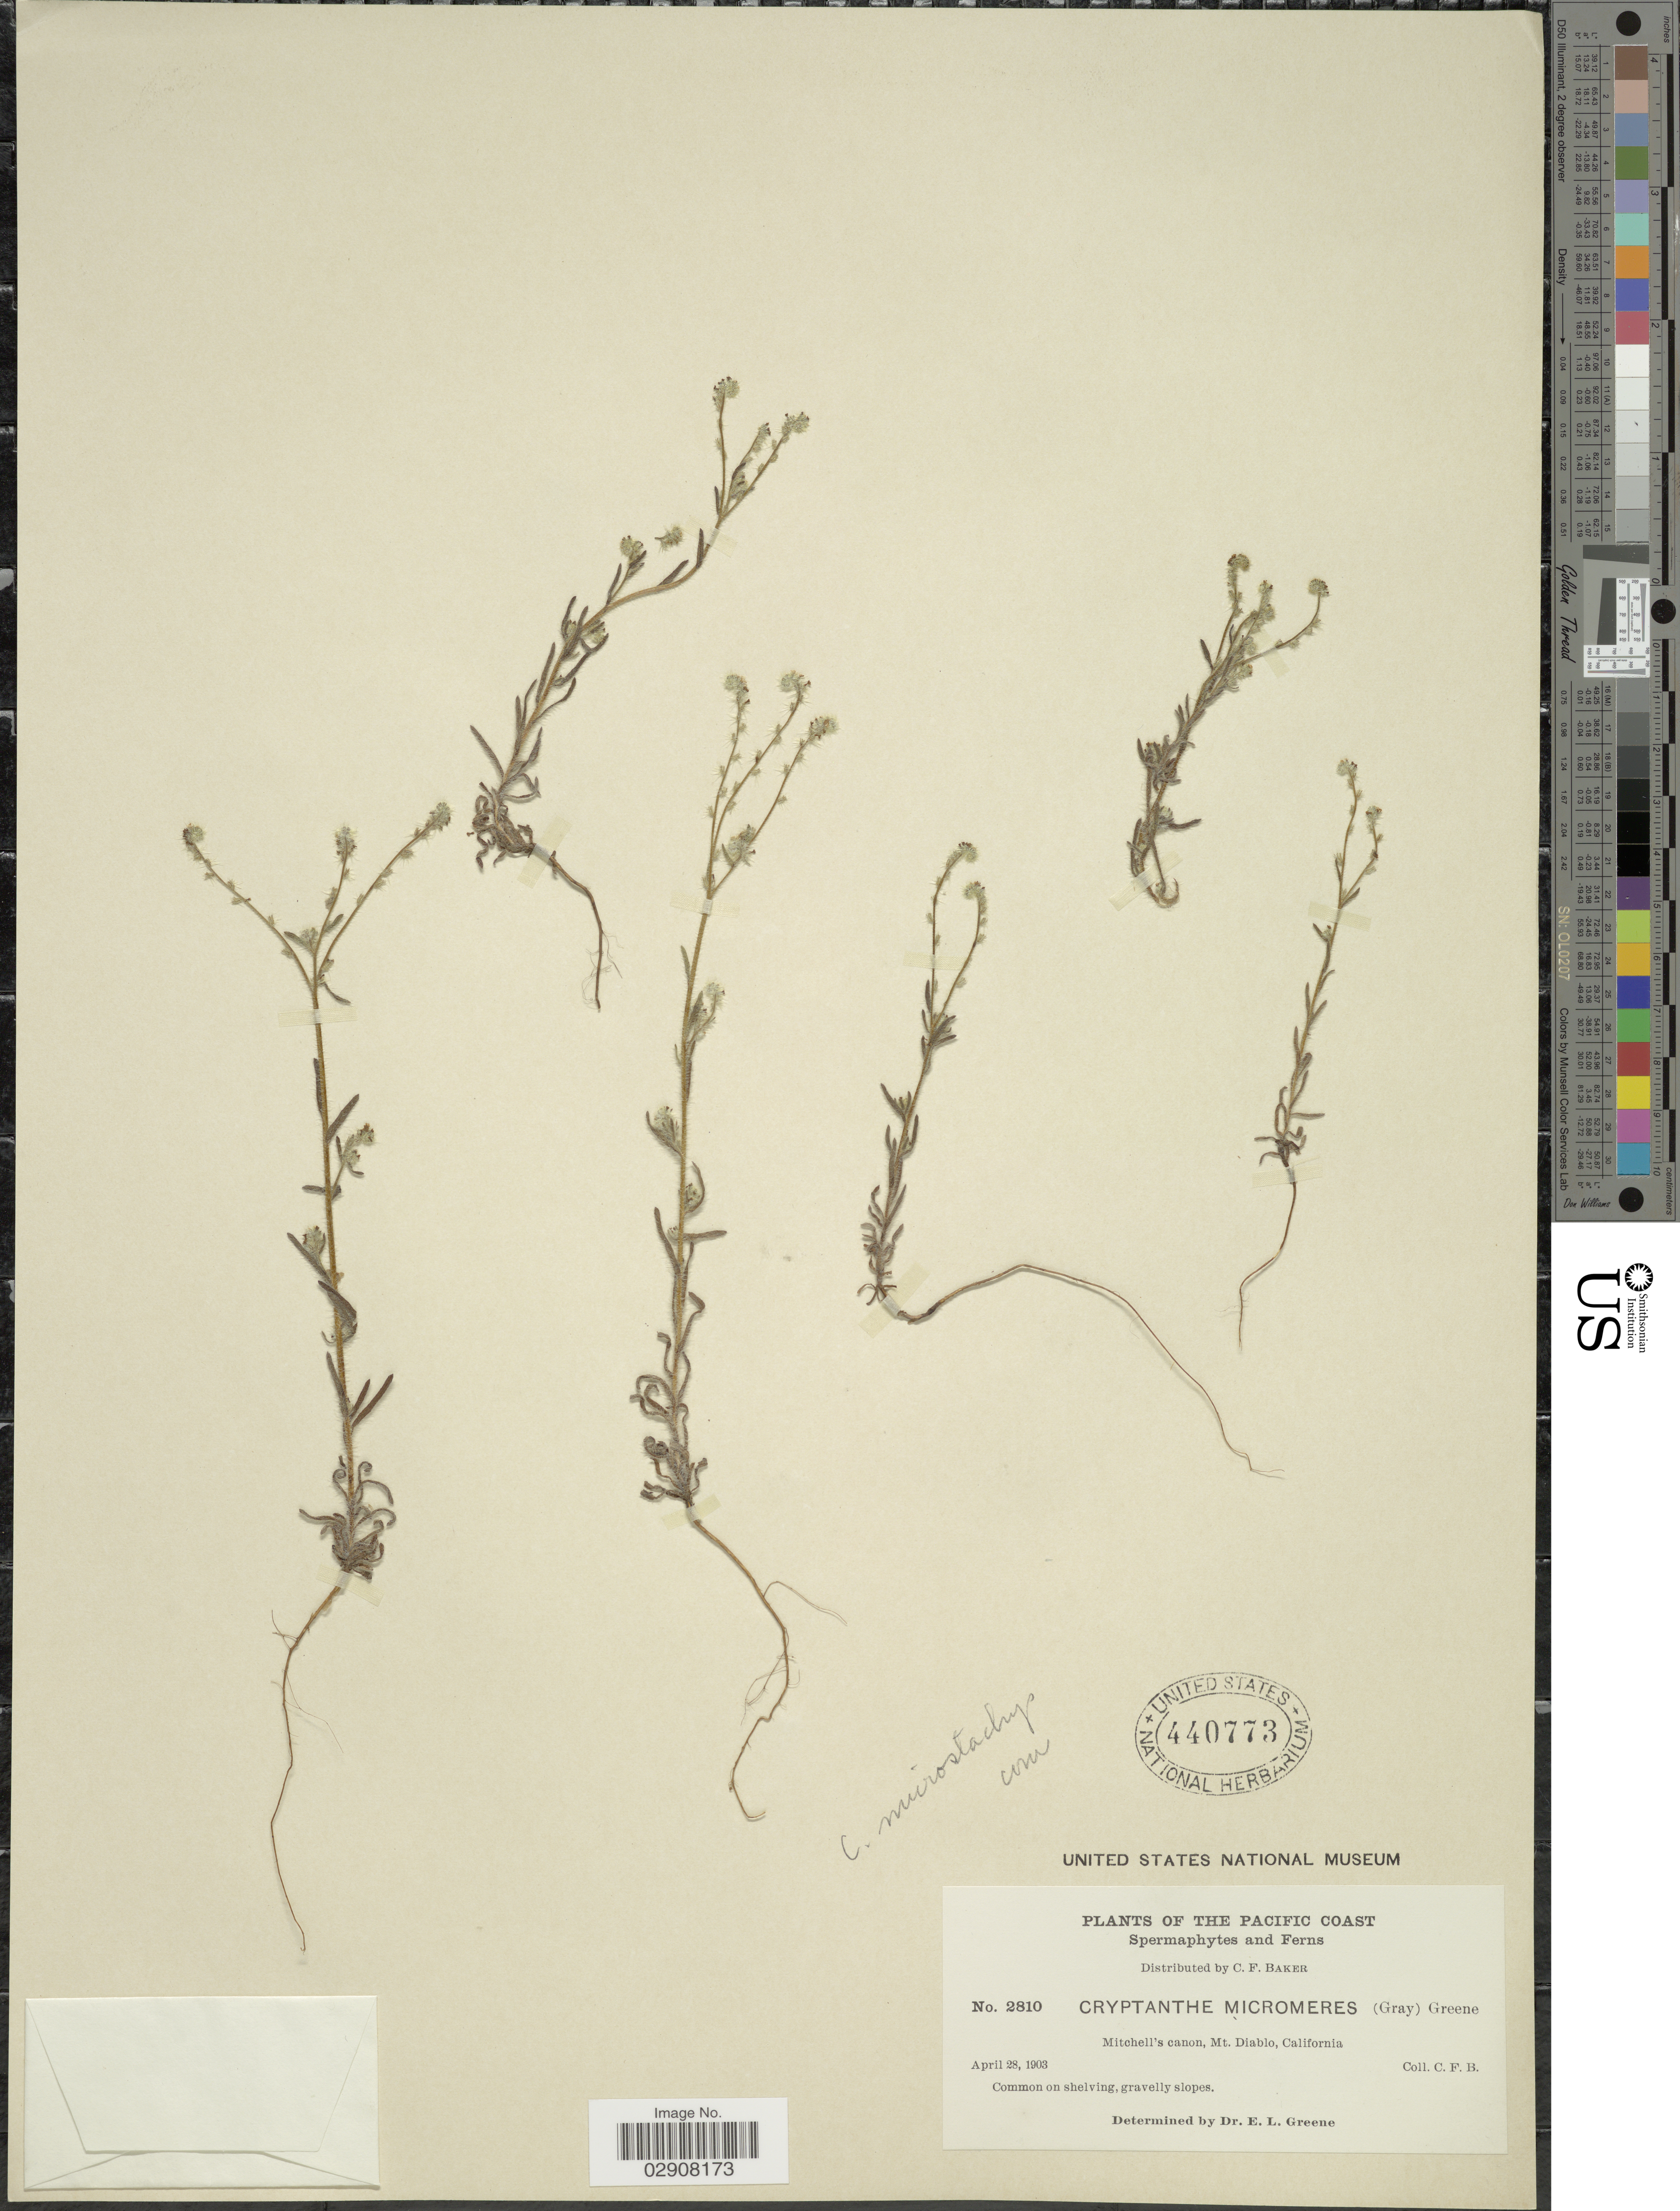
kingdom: Plantae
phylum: Tracheophyta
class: Magnoliopsida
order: Boraginales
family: Boraginaceae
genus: Cryptantha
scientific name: Cryptantha microstachys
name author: (Greene ex A. Gray) Greene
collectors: C. F. Baker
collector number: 2810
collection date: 1903-04-28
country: United States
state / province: California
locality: Pacific Coast. Mitchell's canon, Mt. Diablo.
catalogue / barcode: US 440773